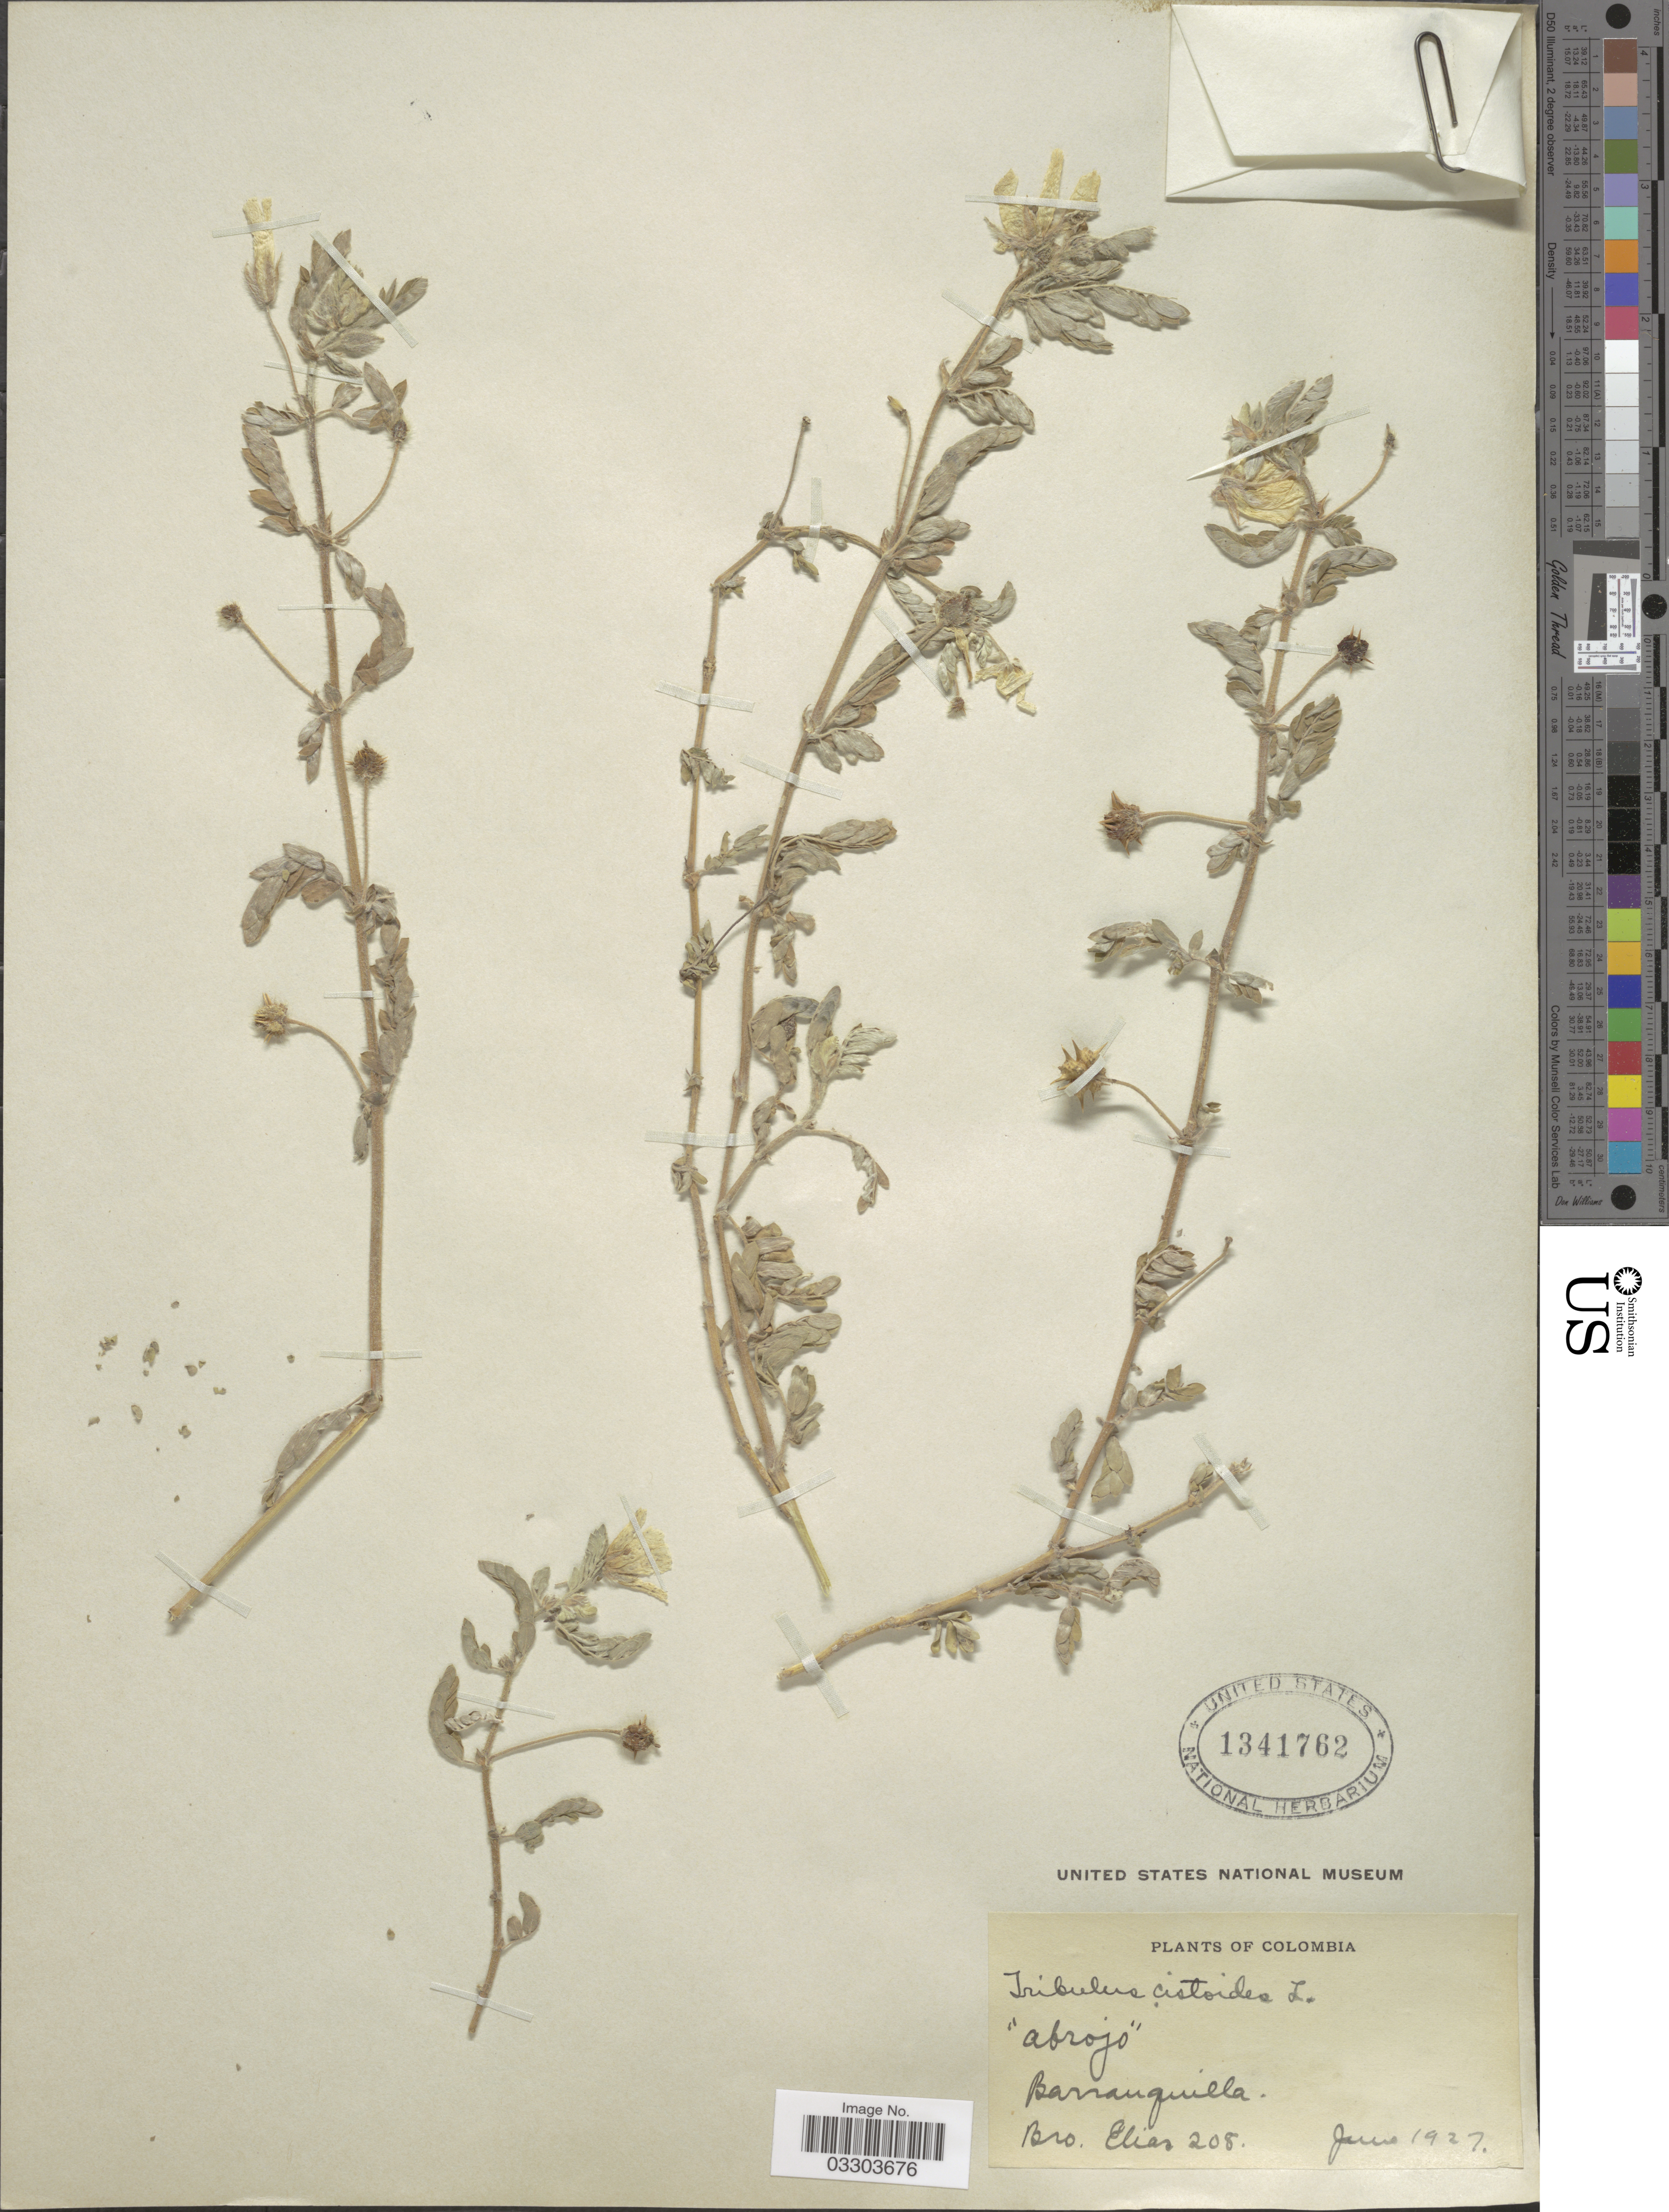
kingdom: Plantae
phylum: Tracheophyta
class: Magnoliopsida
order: Zygophyllales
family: Zygophyllaceae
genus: Tribulus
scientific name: Tribulus cistoides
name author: L.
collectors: Bro. Elias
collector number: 208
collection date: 1927-06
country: Colombia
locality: Barranquilla.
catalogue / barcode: US 1341762